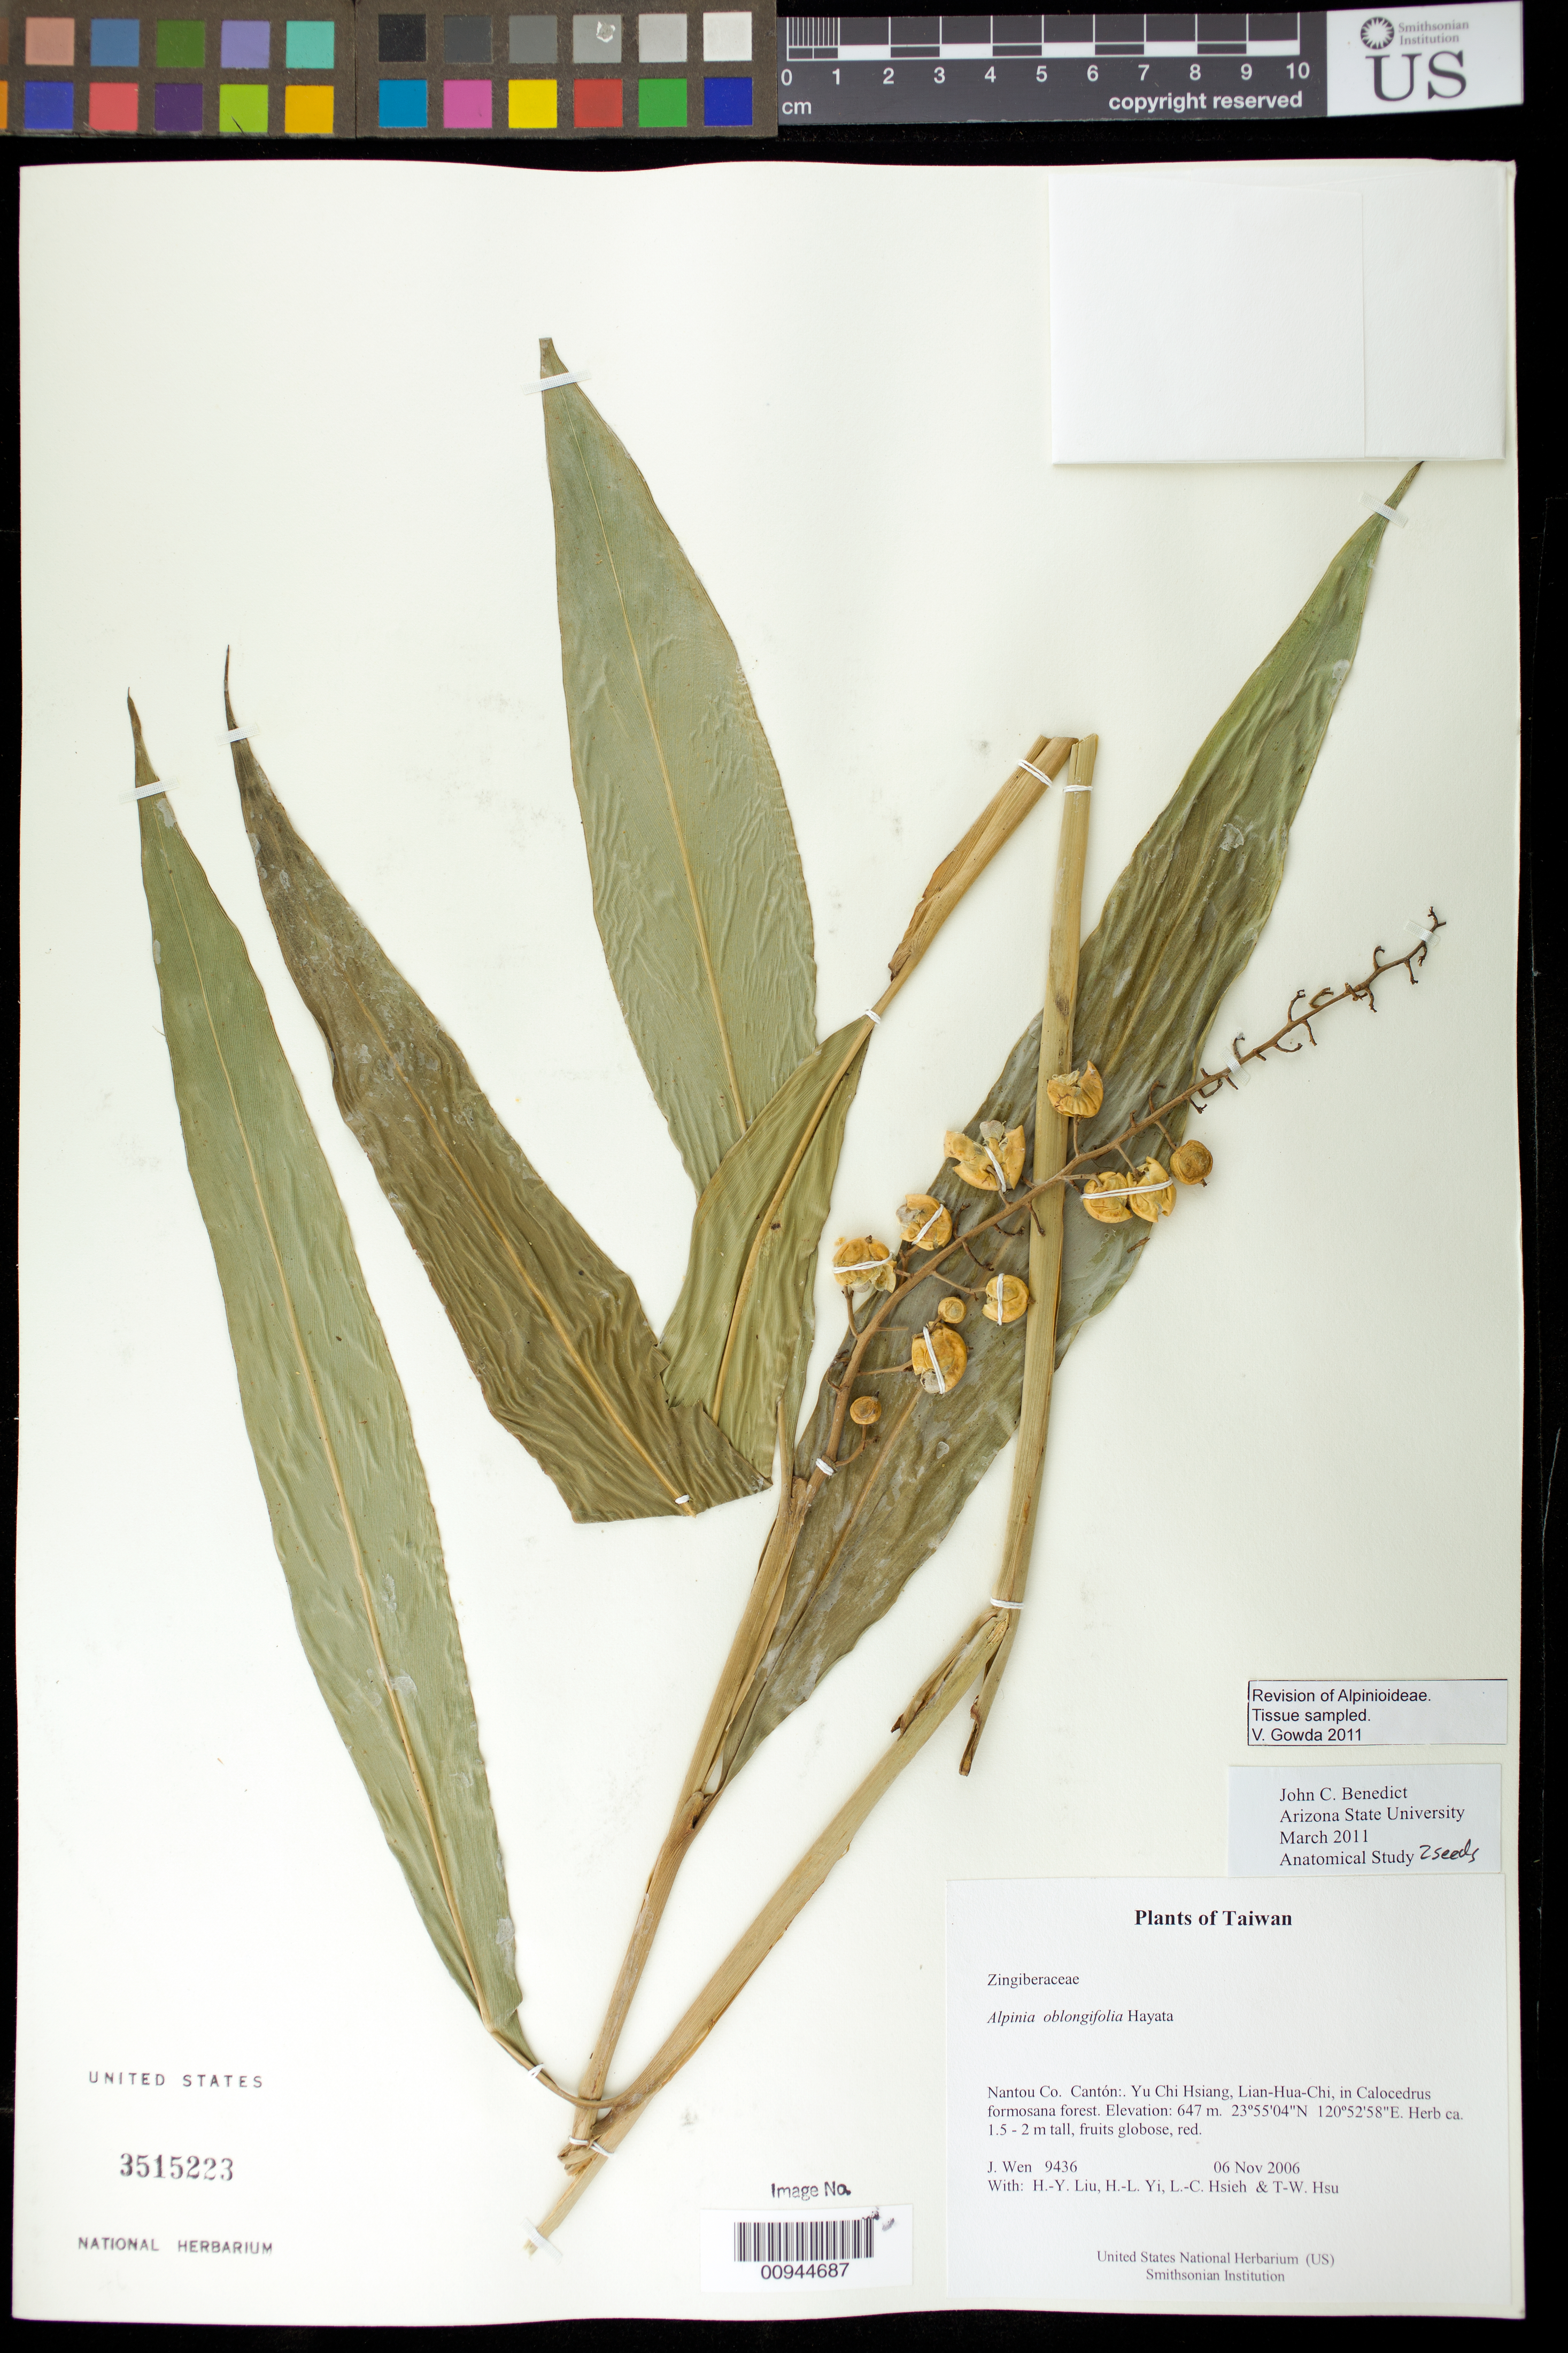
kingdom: Plantae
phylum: Tracheophyta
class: Liliopsida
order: Zingiberales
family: Zingiberaceae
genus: Alpinia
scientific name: Alpinia oblongifolia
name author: Hayata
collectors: J. Wen, H. Liu, H. l. Yi, L. Hsieh & T. Hsu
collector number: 9436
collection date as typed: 06 Nov 2006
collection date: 2006-11-06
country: Taiwan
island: Taiwan [Formosa]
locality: Yu Chi Hsiang, Lian-Hua-Chi, in Calocedrus formosana forest.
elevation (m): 647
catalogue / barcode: US 3515223